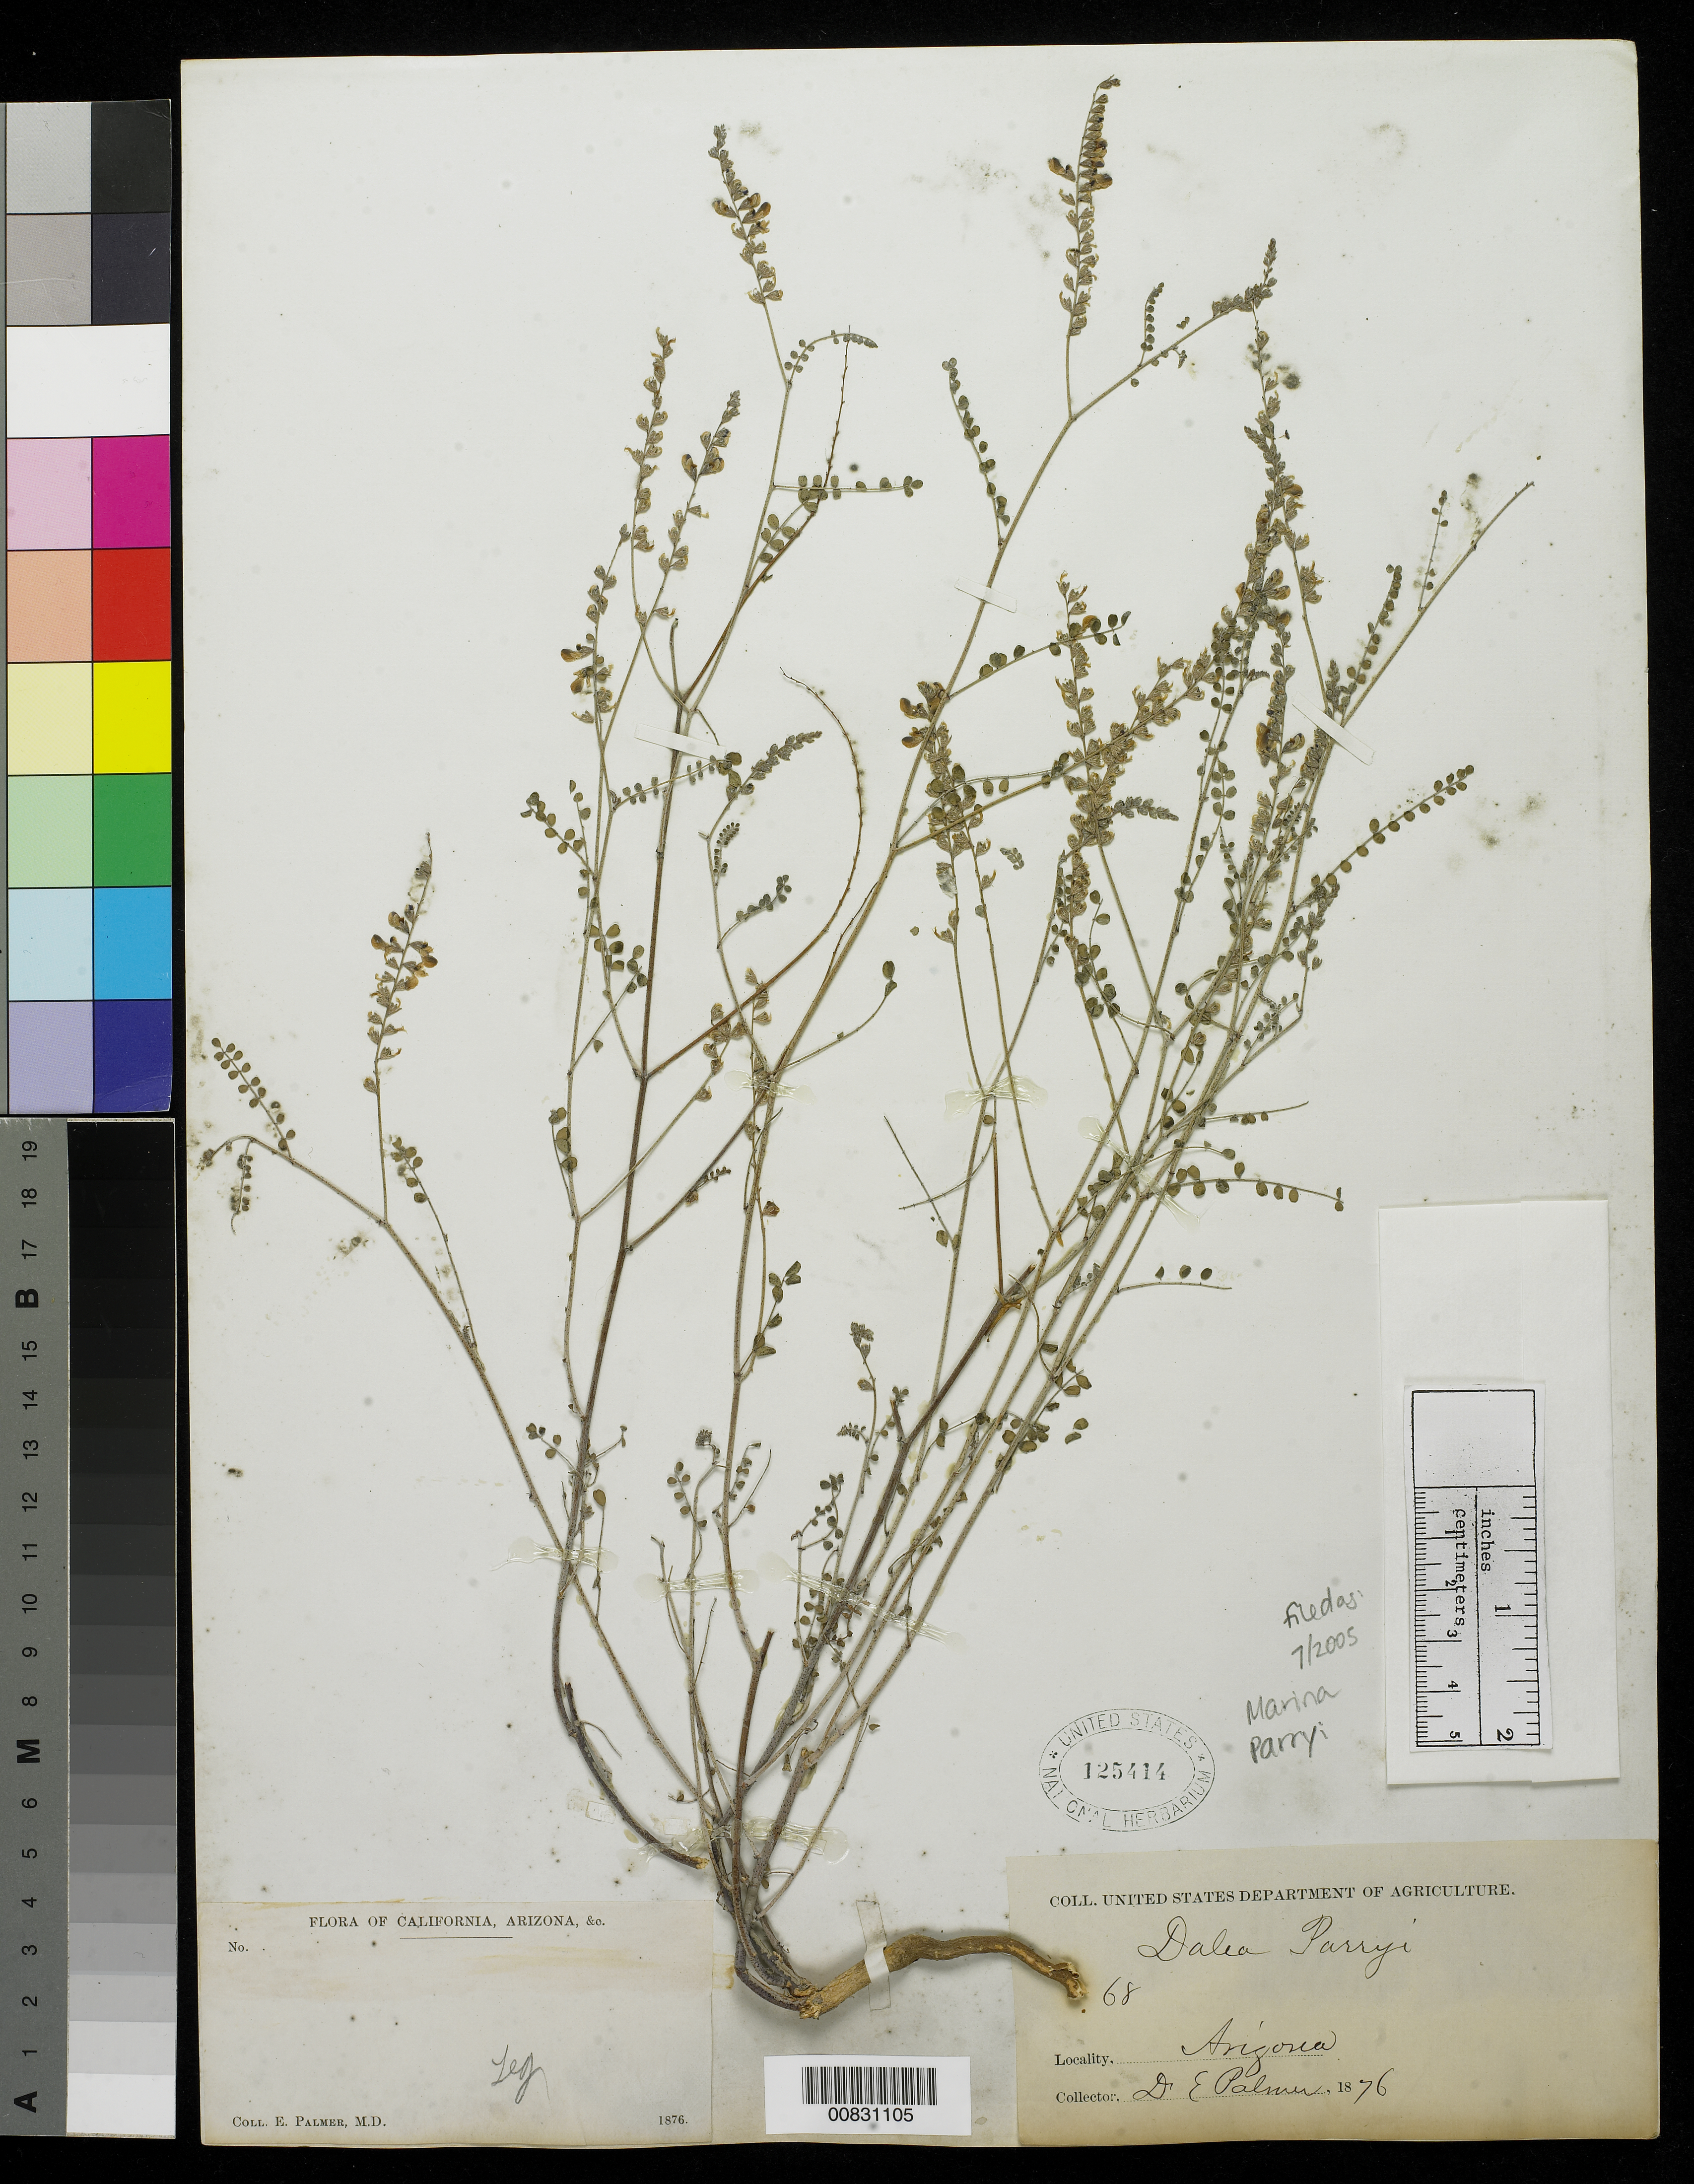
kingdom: Plantae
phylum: Tracheophyta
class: Magnoliopsida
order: Fabales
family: Fabaceae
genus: Marina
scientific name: Marina parryi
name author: (Torr. & A. Gray) Barneby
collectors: E. Palmer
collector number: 68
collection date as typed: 1876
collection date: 1876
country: United States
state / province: Arizona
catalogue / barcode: US 125414